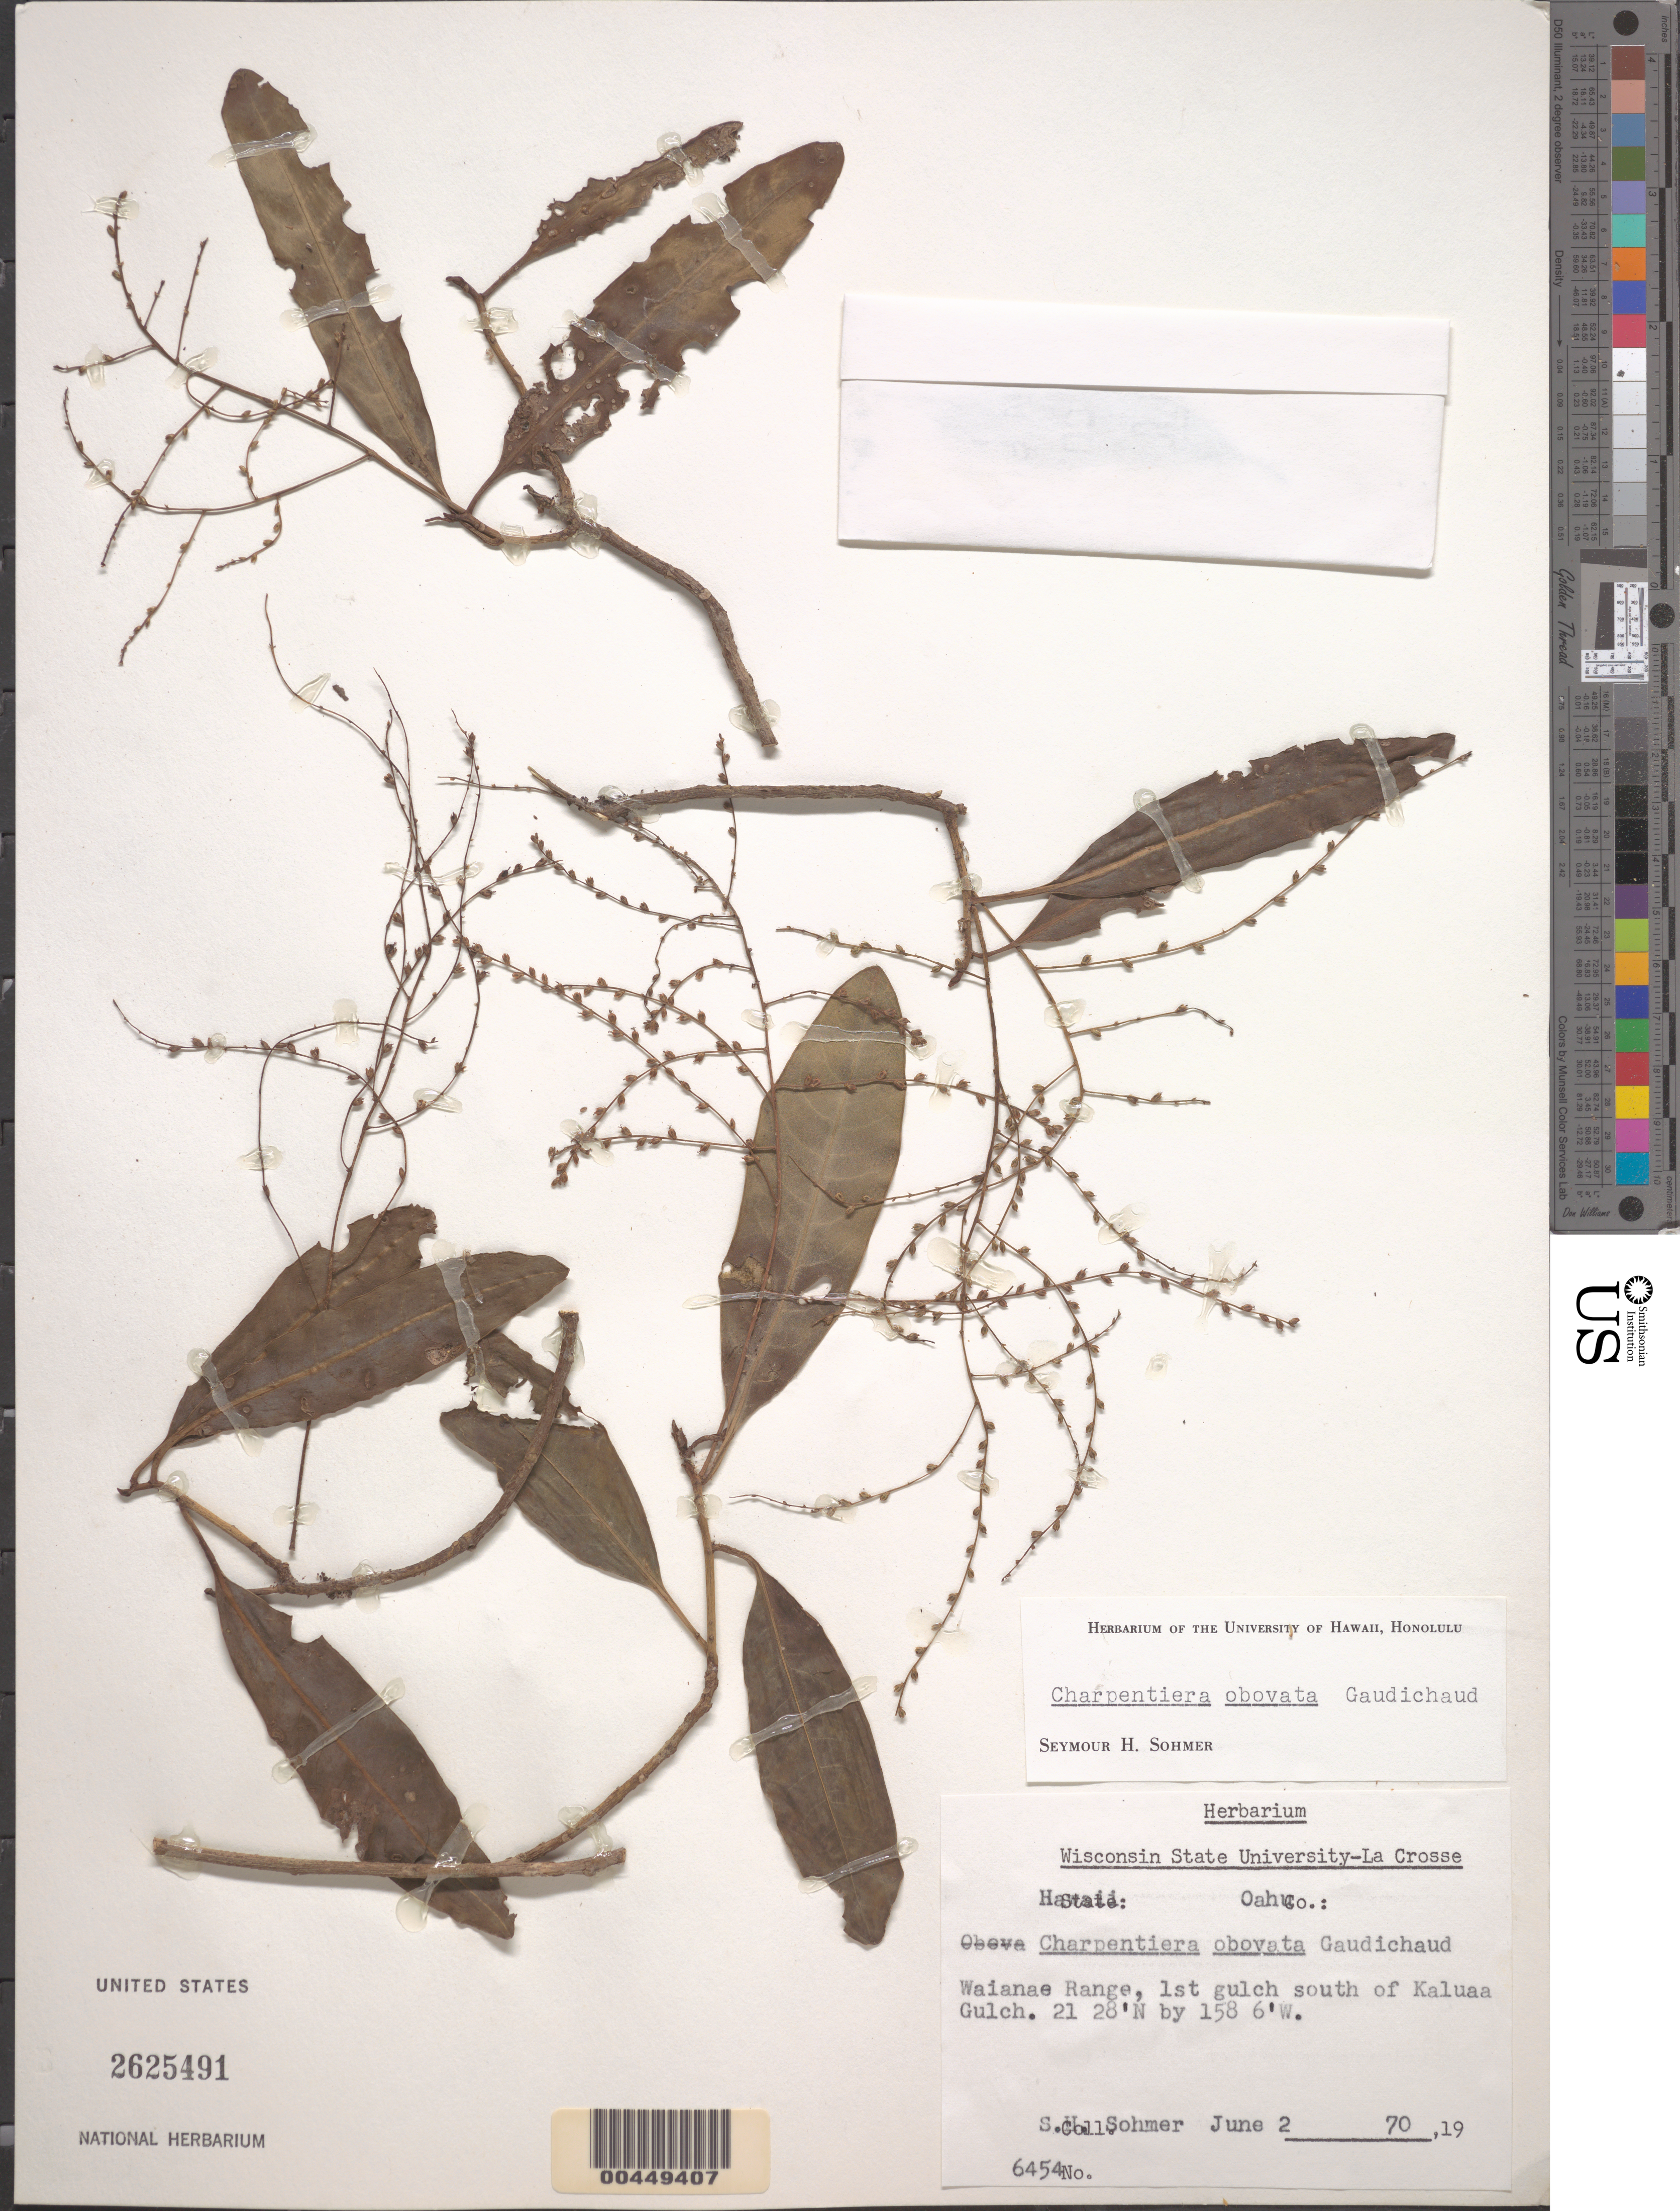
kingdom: Plantae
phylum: Tracheophyta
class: Magnoliopsida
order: Caryophyllales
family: Amaranthaceae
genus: Charpentiera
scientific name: Charpentiera obovata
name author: Gaudich.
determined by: Sohmer, S. H.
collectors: S. H. Sohmer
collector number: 6454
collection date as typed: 2 Jun 1970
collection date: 1970-06-02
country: United States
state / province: Hawaii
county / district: Honolulu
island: Oahu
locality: Waianae Range, 1st gulch S of Kaluaa Gulch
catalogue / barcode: US 2625491